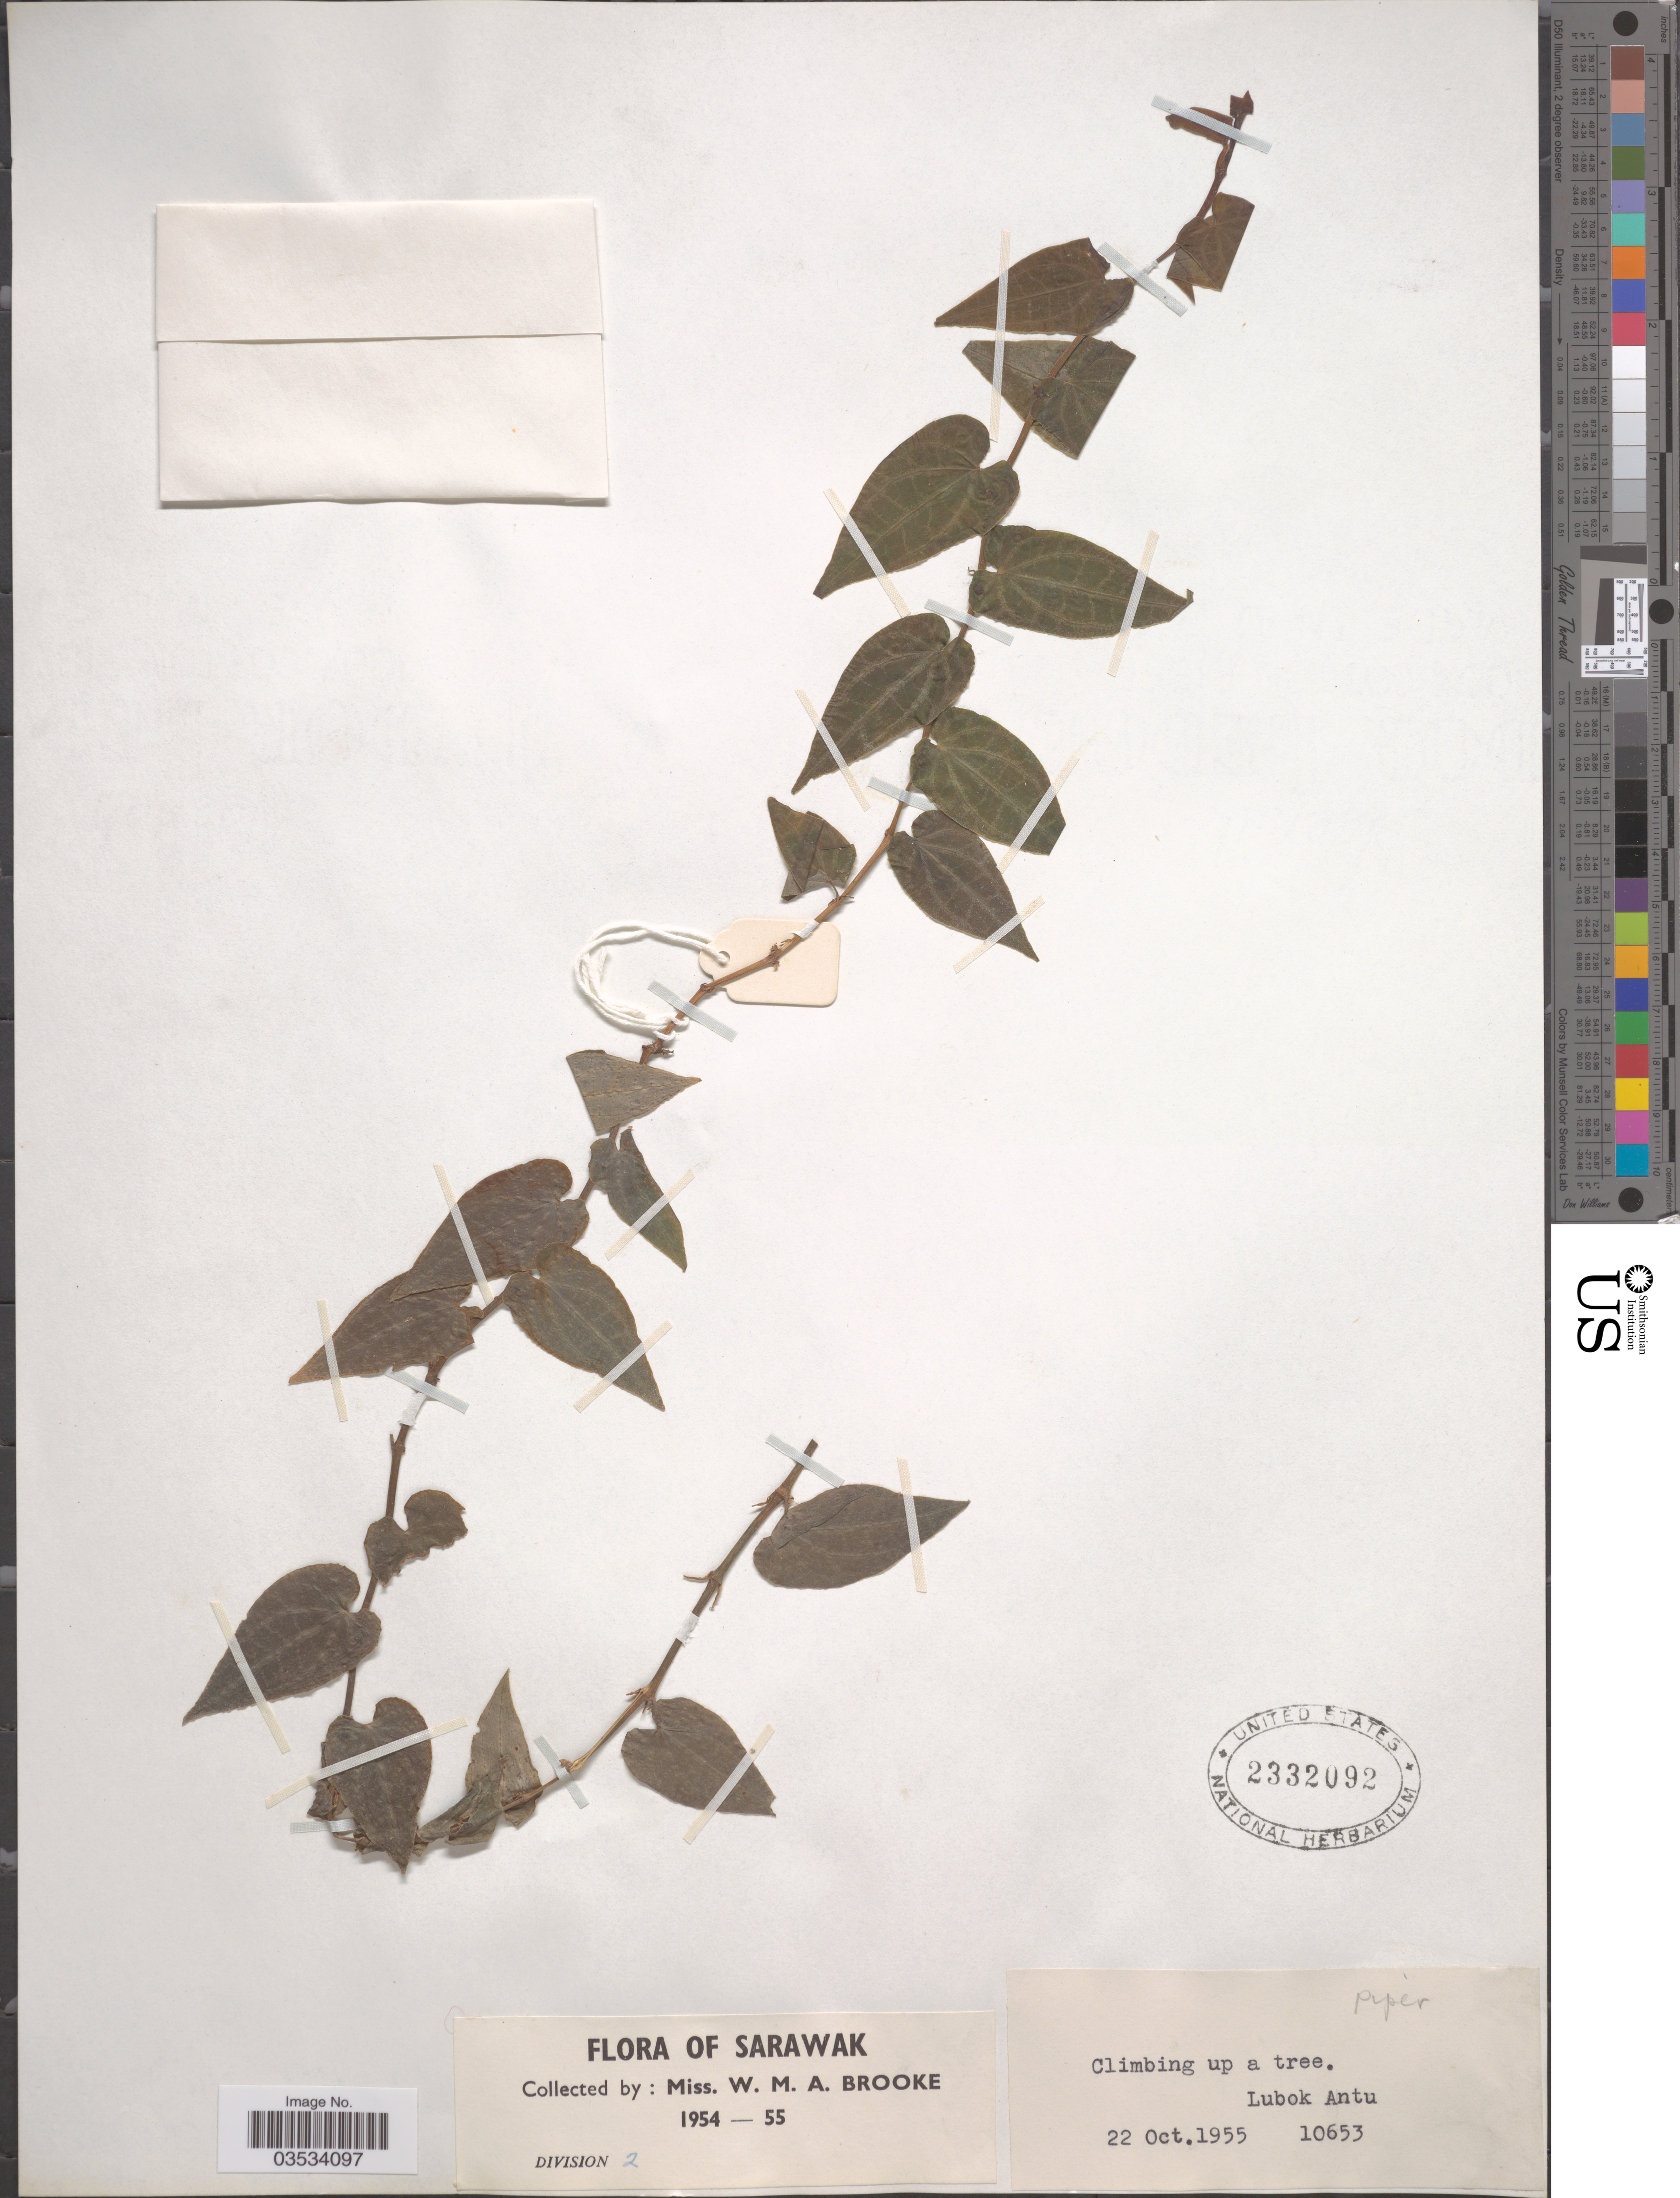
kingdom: Plantae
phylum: Tracheophyta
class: Magnoliopsida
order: Piperales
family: Piperaceae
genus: Piper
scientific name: Piper sp.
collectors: W. Brooke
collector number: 10653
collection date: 1955-10-22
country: Malaysia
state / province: Sarawak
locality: Division 2. [unsure placement] Lubok Antu.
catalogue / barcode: US 2332092